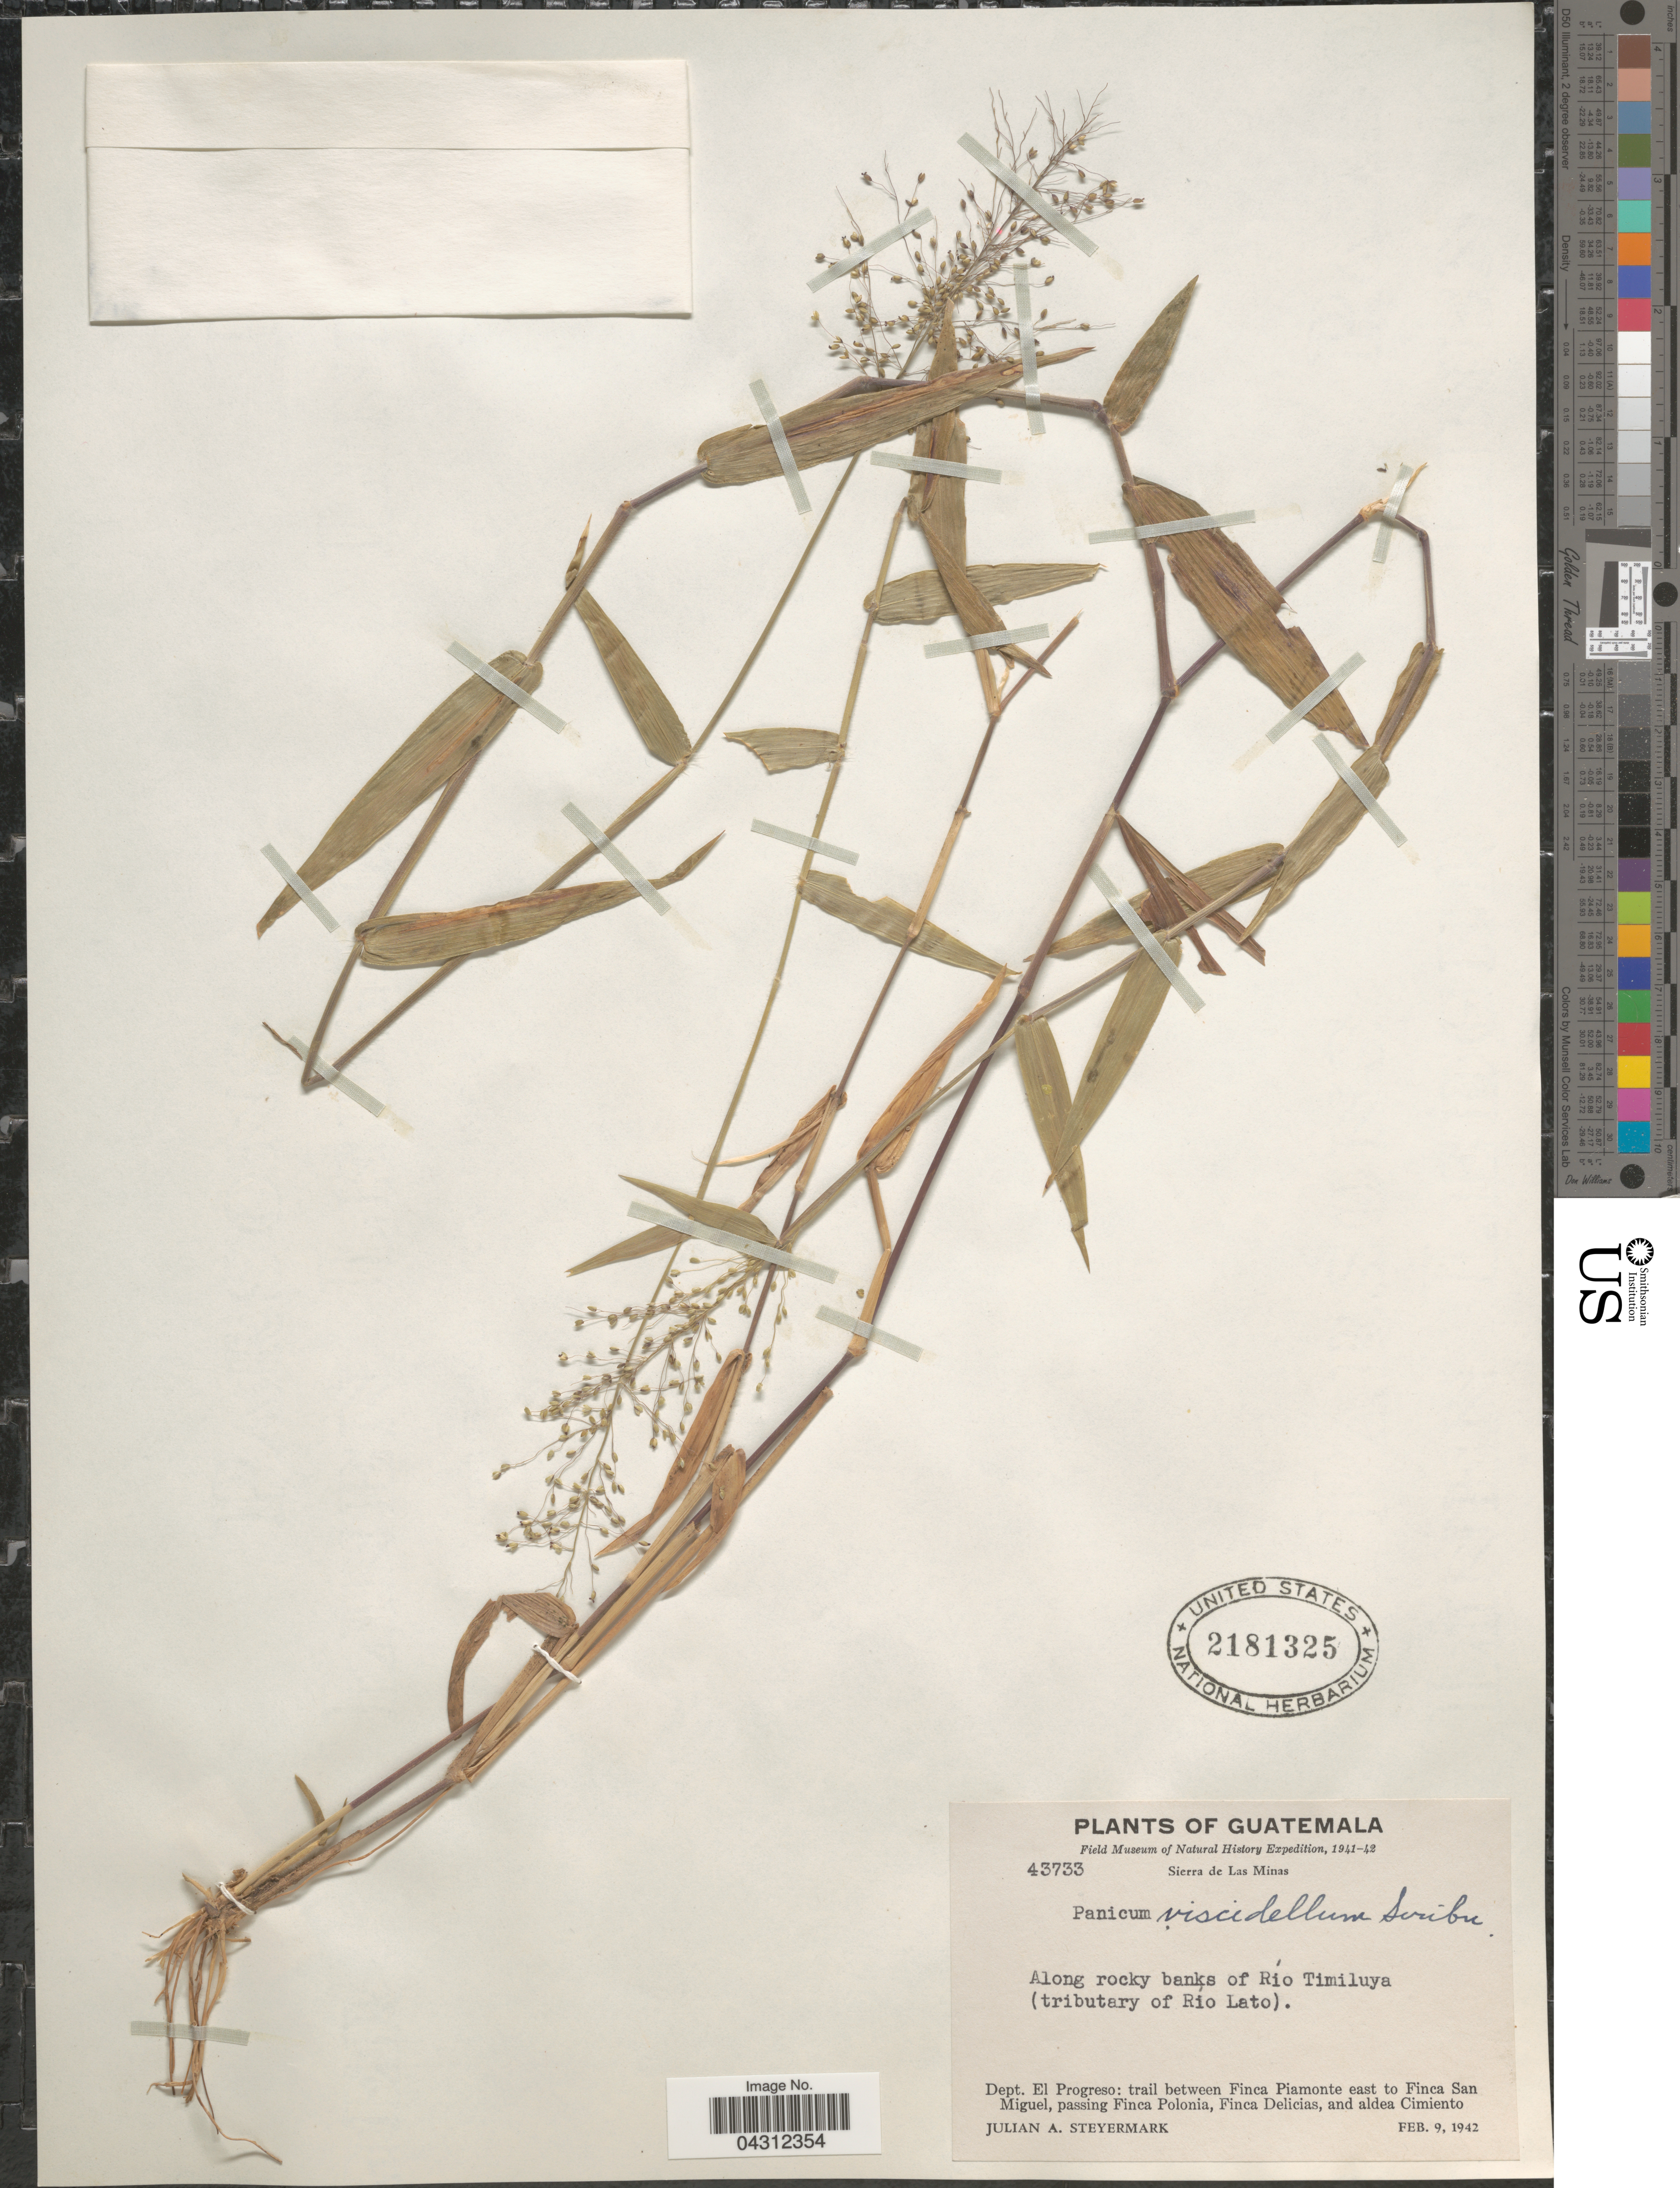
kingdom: Plantae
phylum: Tracheophyta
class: Liliopsida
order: Poales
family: Poaceae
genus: Dichanthelium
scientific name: Dichanthelium viscidellum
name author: (Scribn.) Gould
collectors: J. Steyermark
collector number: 43733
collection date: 1942-02-09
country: Guatemala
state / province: El Progreso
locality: Field Museum of Natural History Expedition, 1941-42. Sierra de Las Minas. Along rocky banks of Río Timiluya (tributary to Rio Lato). Dept. El Progreso: trail between Finca Piamonte east to Finca San Miguel, passing Finca Polonia, Finca Delicias, and aldea Cimiento.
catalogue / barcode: US 2181325